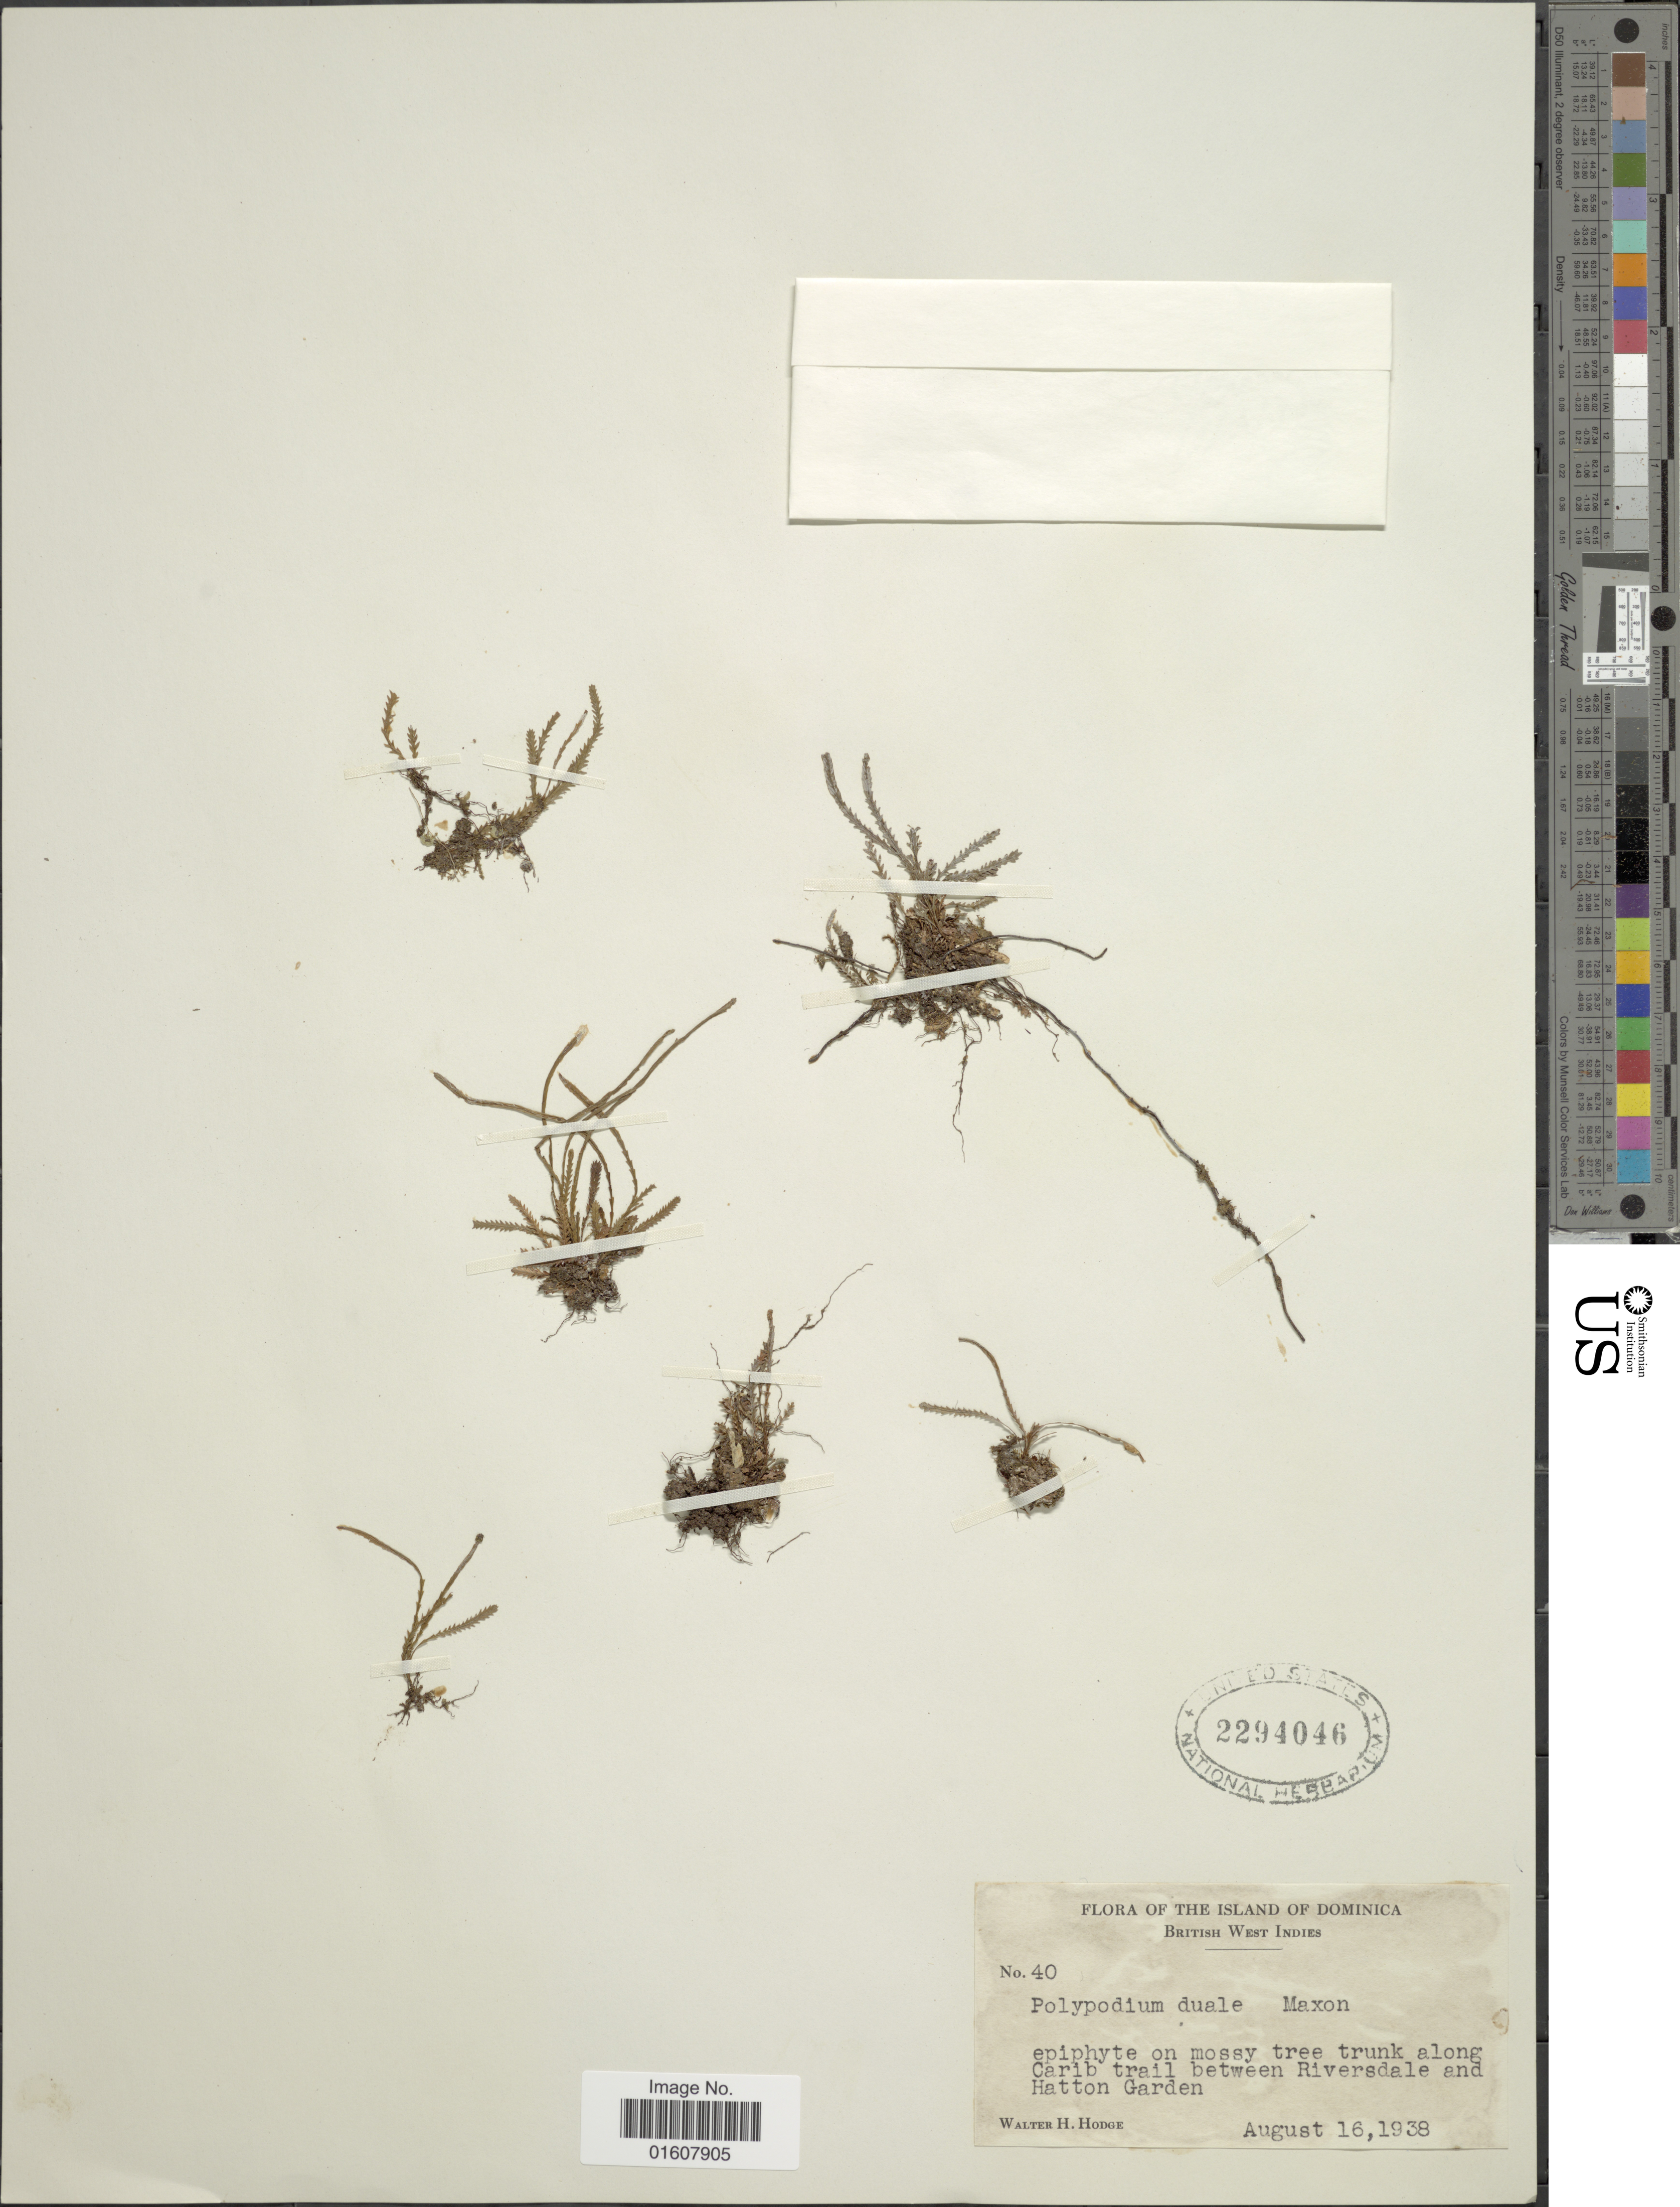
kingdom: Plantae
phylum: Tracheophyta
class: Polypodiopsida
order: Polypodiales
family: Polypodiaceae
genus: Cochlidium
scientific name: Cochlidium serrulatum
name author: (Sw.) L.E. Bishop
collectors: W. Hodge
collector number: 40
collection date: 1938-08-16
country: Dominica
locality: British West Indies. Along Carib trail between Riversdale and Hatton Garden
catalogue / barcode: US 2294046